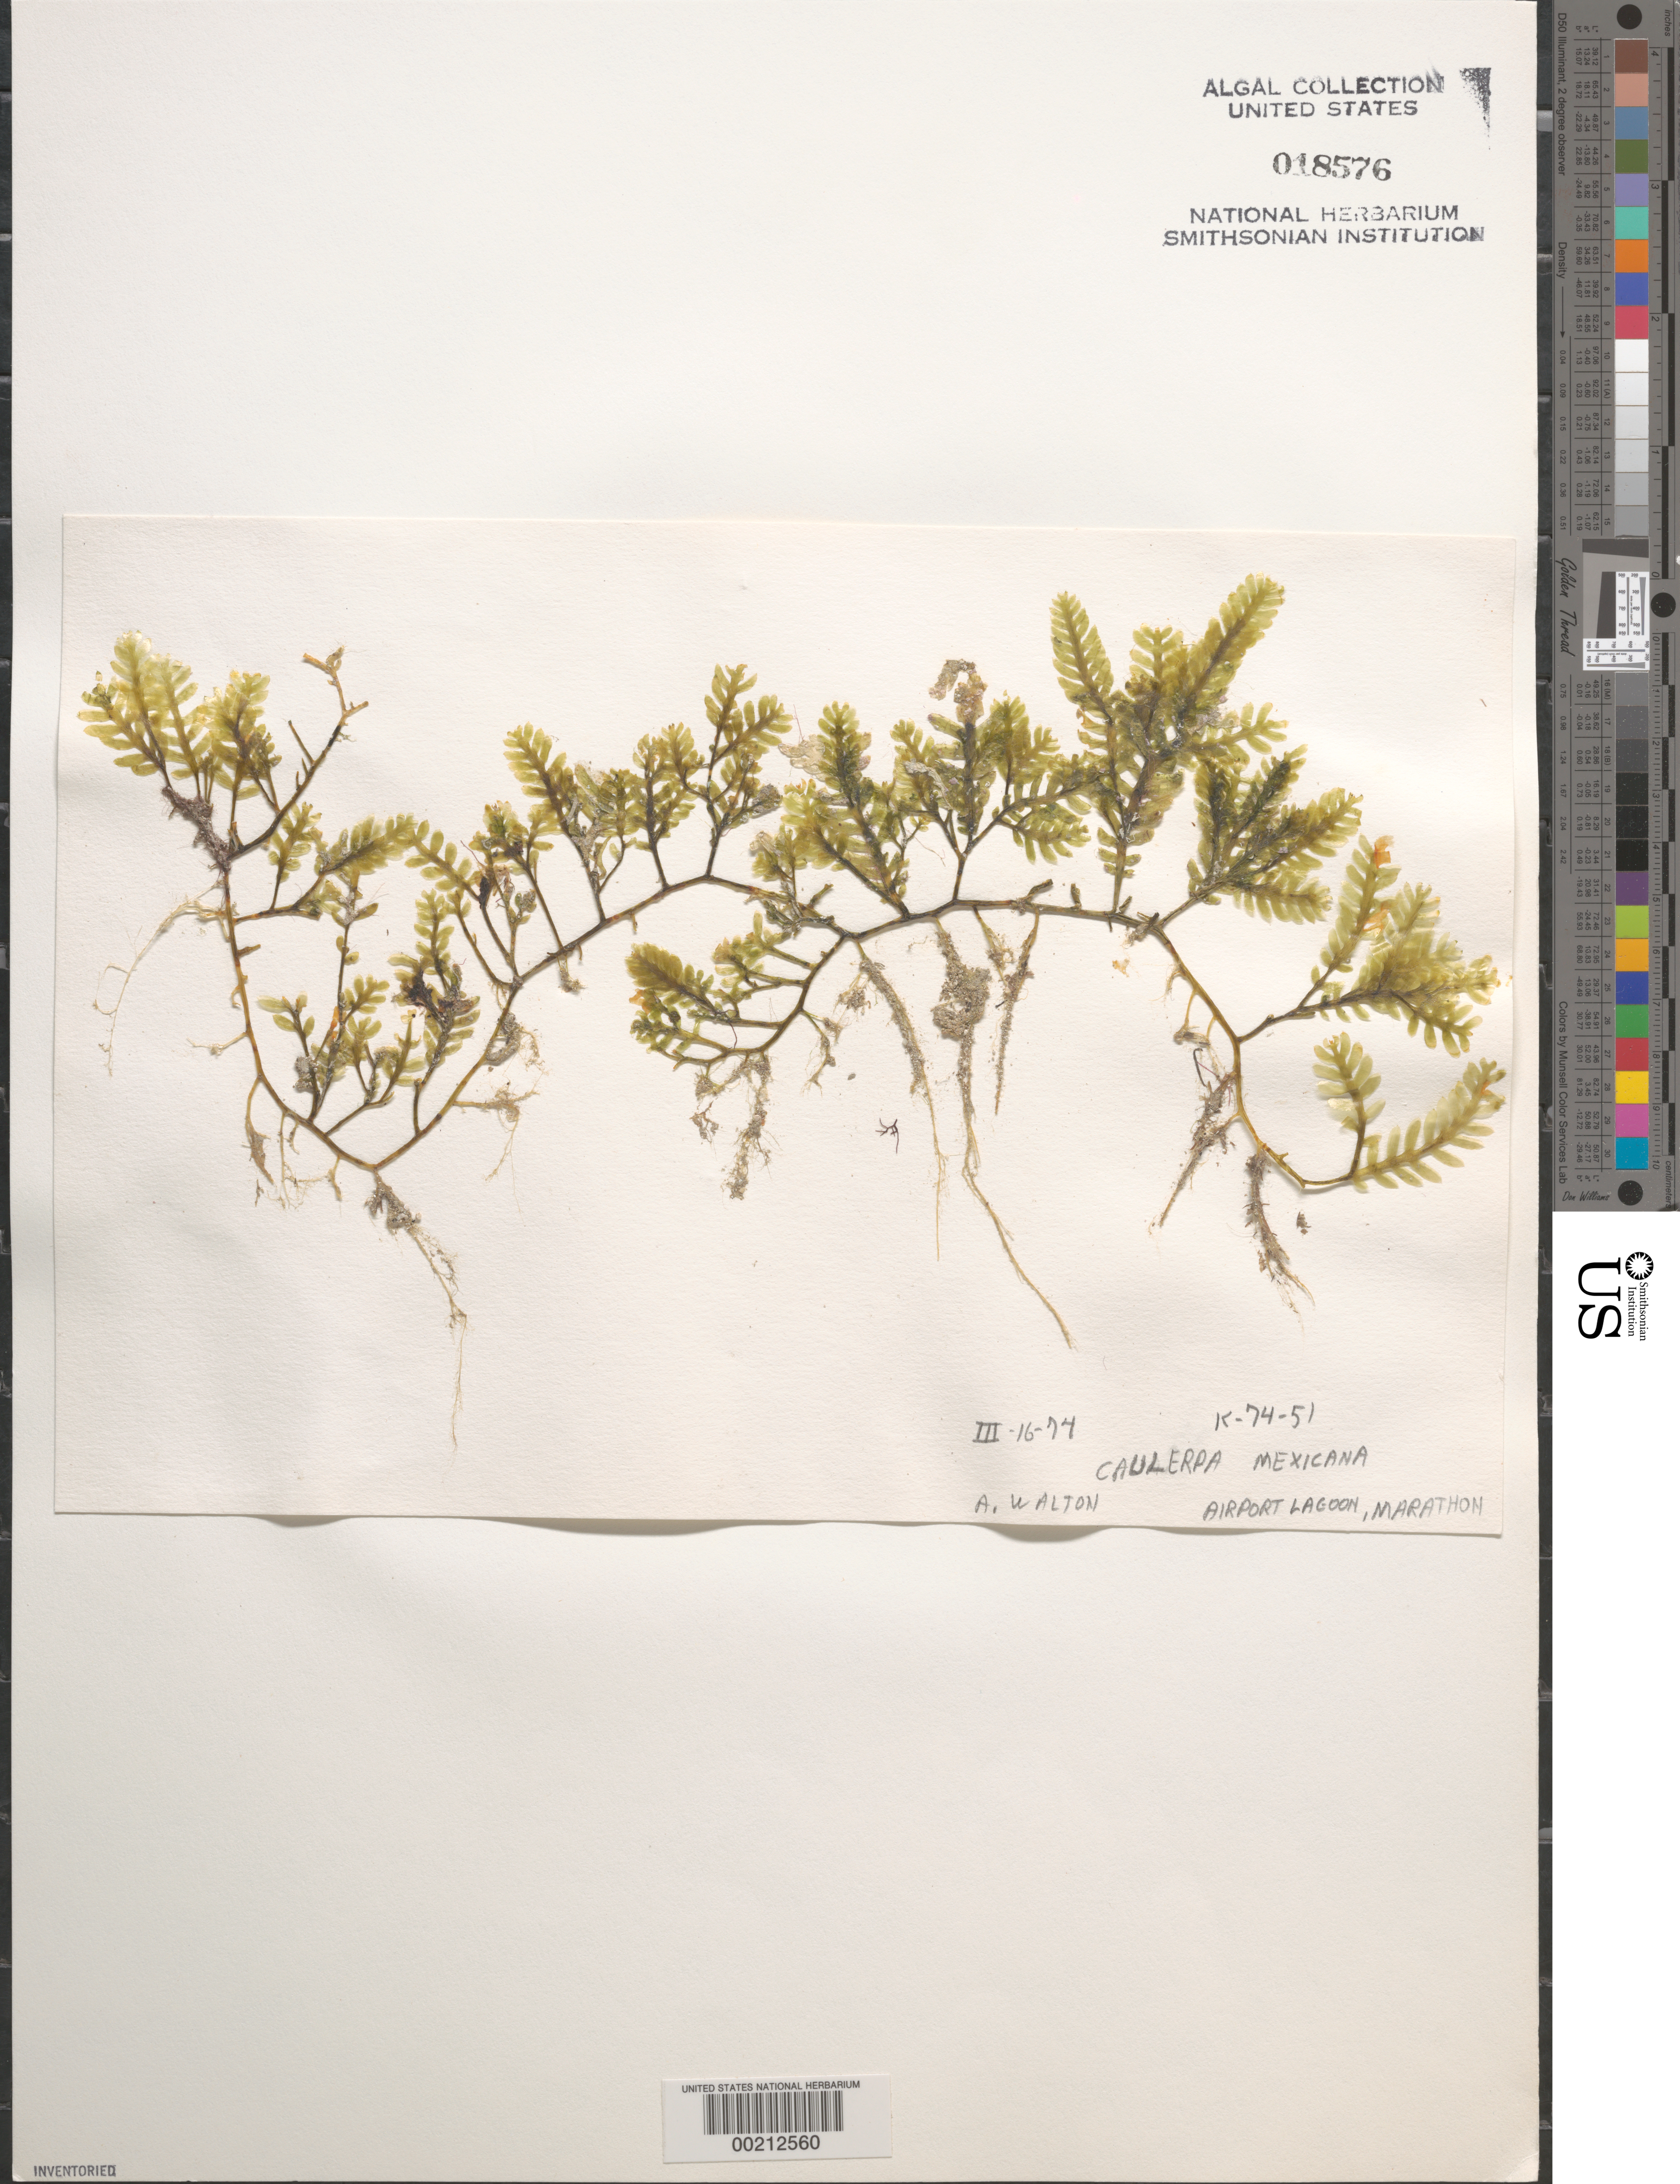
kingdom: Plantae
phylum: Chlorophyta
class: Ulvophyceae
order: Bryopsidales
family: Caulerpaceae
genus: Caulerpa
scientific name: Caulerpa mexicana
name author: Sond. ex Kütz.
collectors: A. Walton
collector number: K-74-51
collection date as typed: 16 Mar 1974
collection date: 1974-03-16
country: United States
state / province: Florida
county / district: Monroe County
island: Key Vaca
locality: Marathon, airport lagoon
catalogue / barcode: US 18576